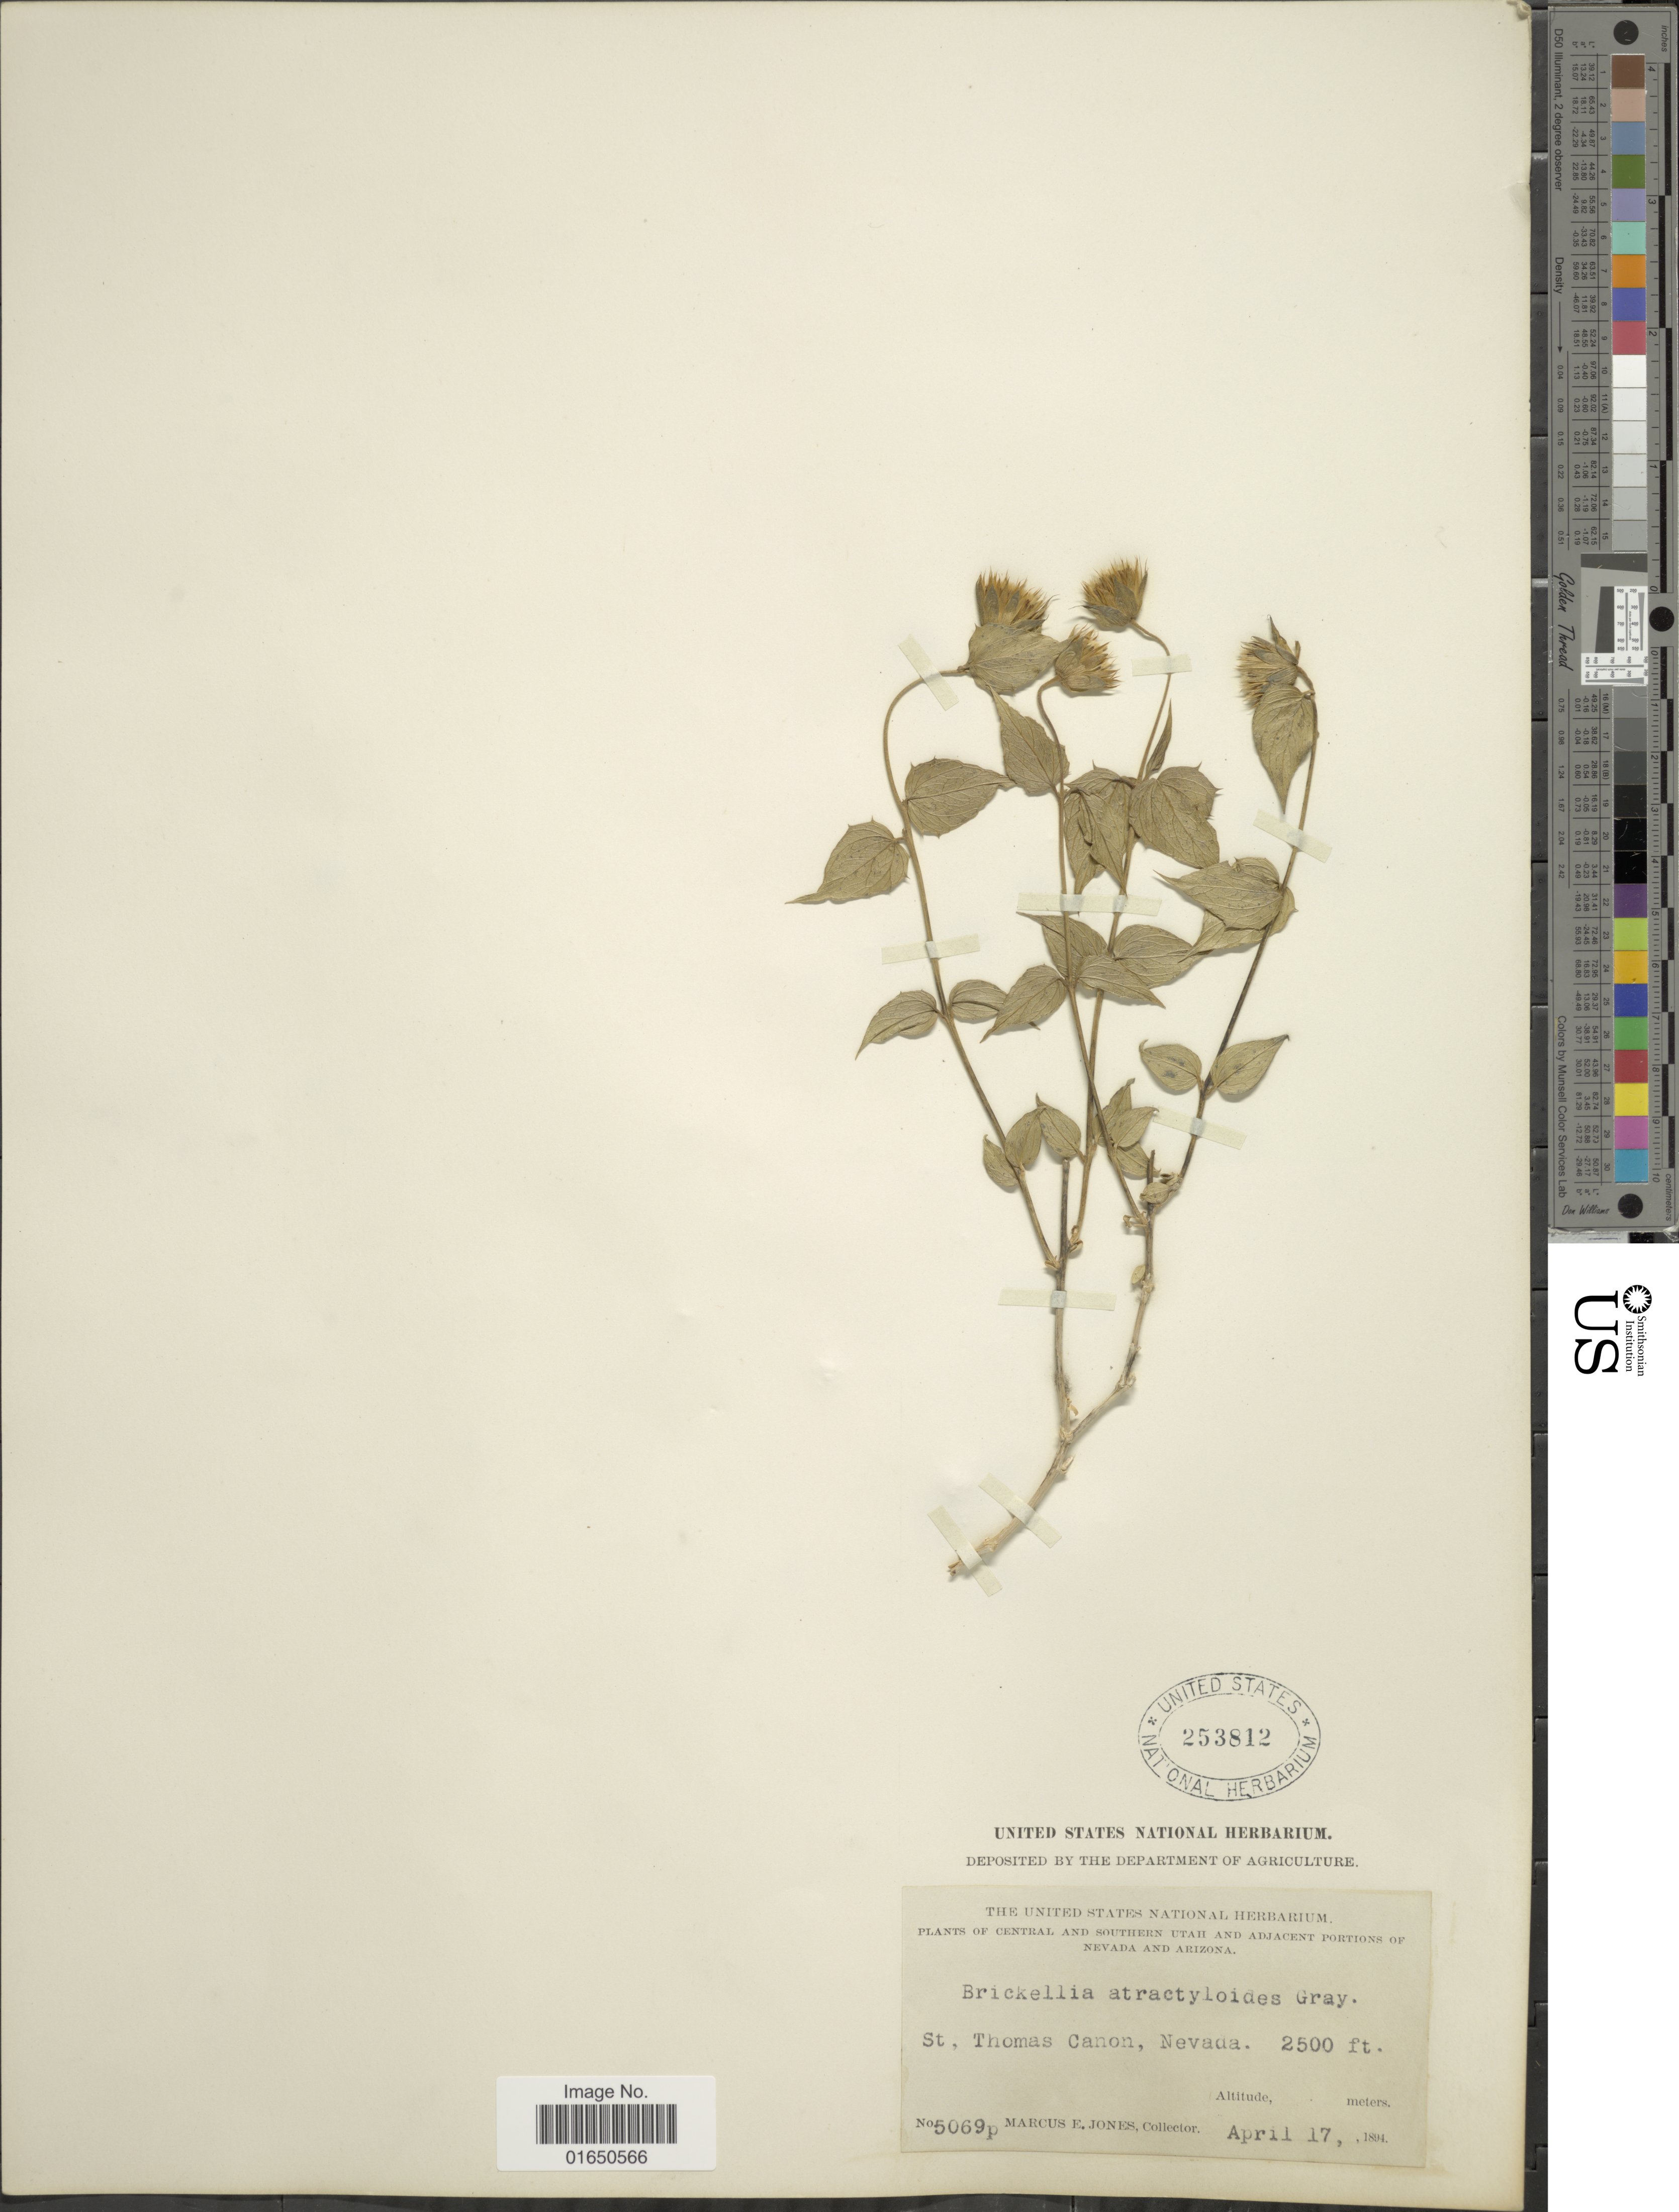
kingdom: Plantae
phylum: Tracheophyta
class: Magnoliopsida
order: Asterales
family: Asteraceae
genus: Brickellia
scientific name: Brickellia atractyloides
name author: A. Gray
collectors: M. E. Jones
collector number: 5069p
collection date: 1894-04-17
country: United States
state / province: Nevada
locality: St, Thomas Canon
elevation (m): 762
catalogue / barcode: US 253812